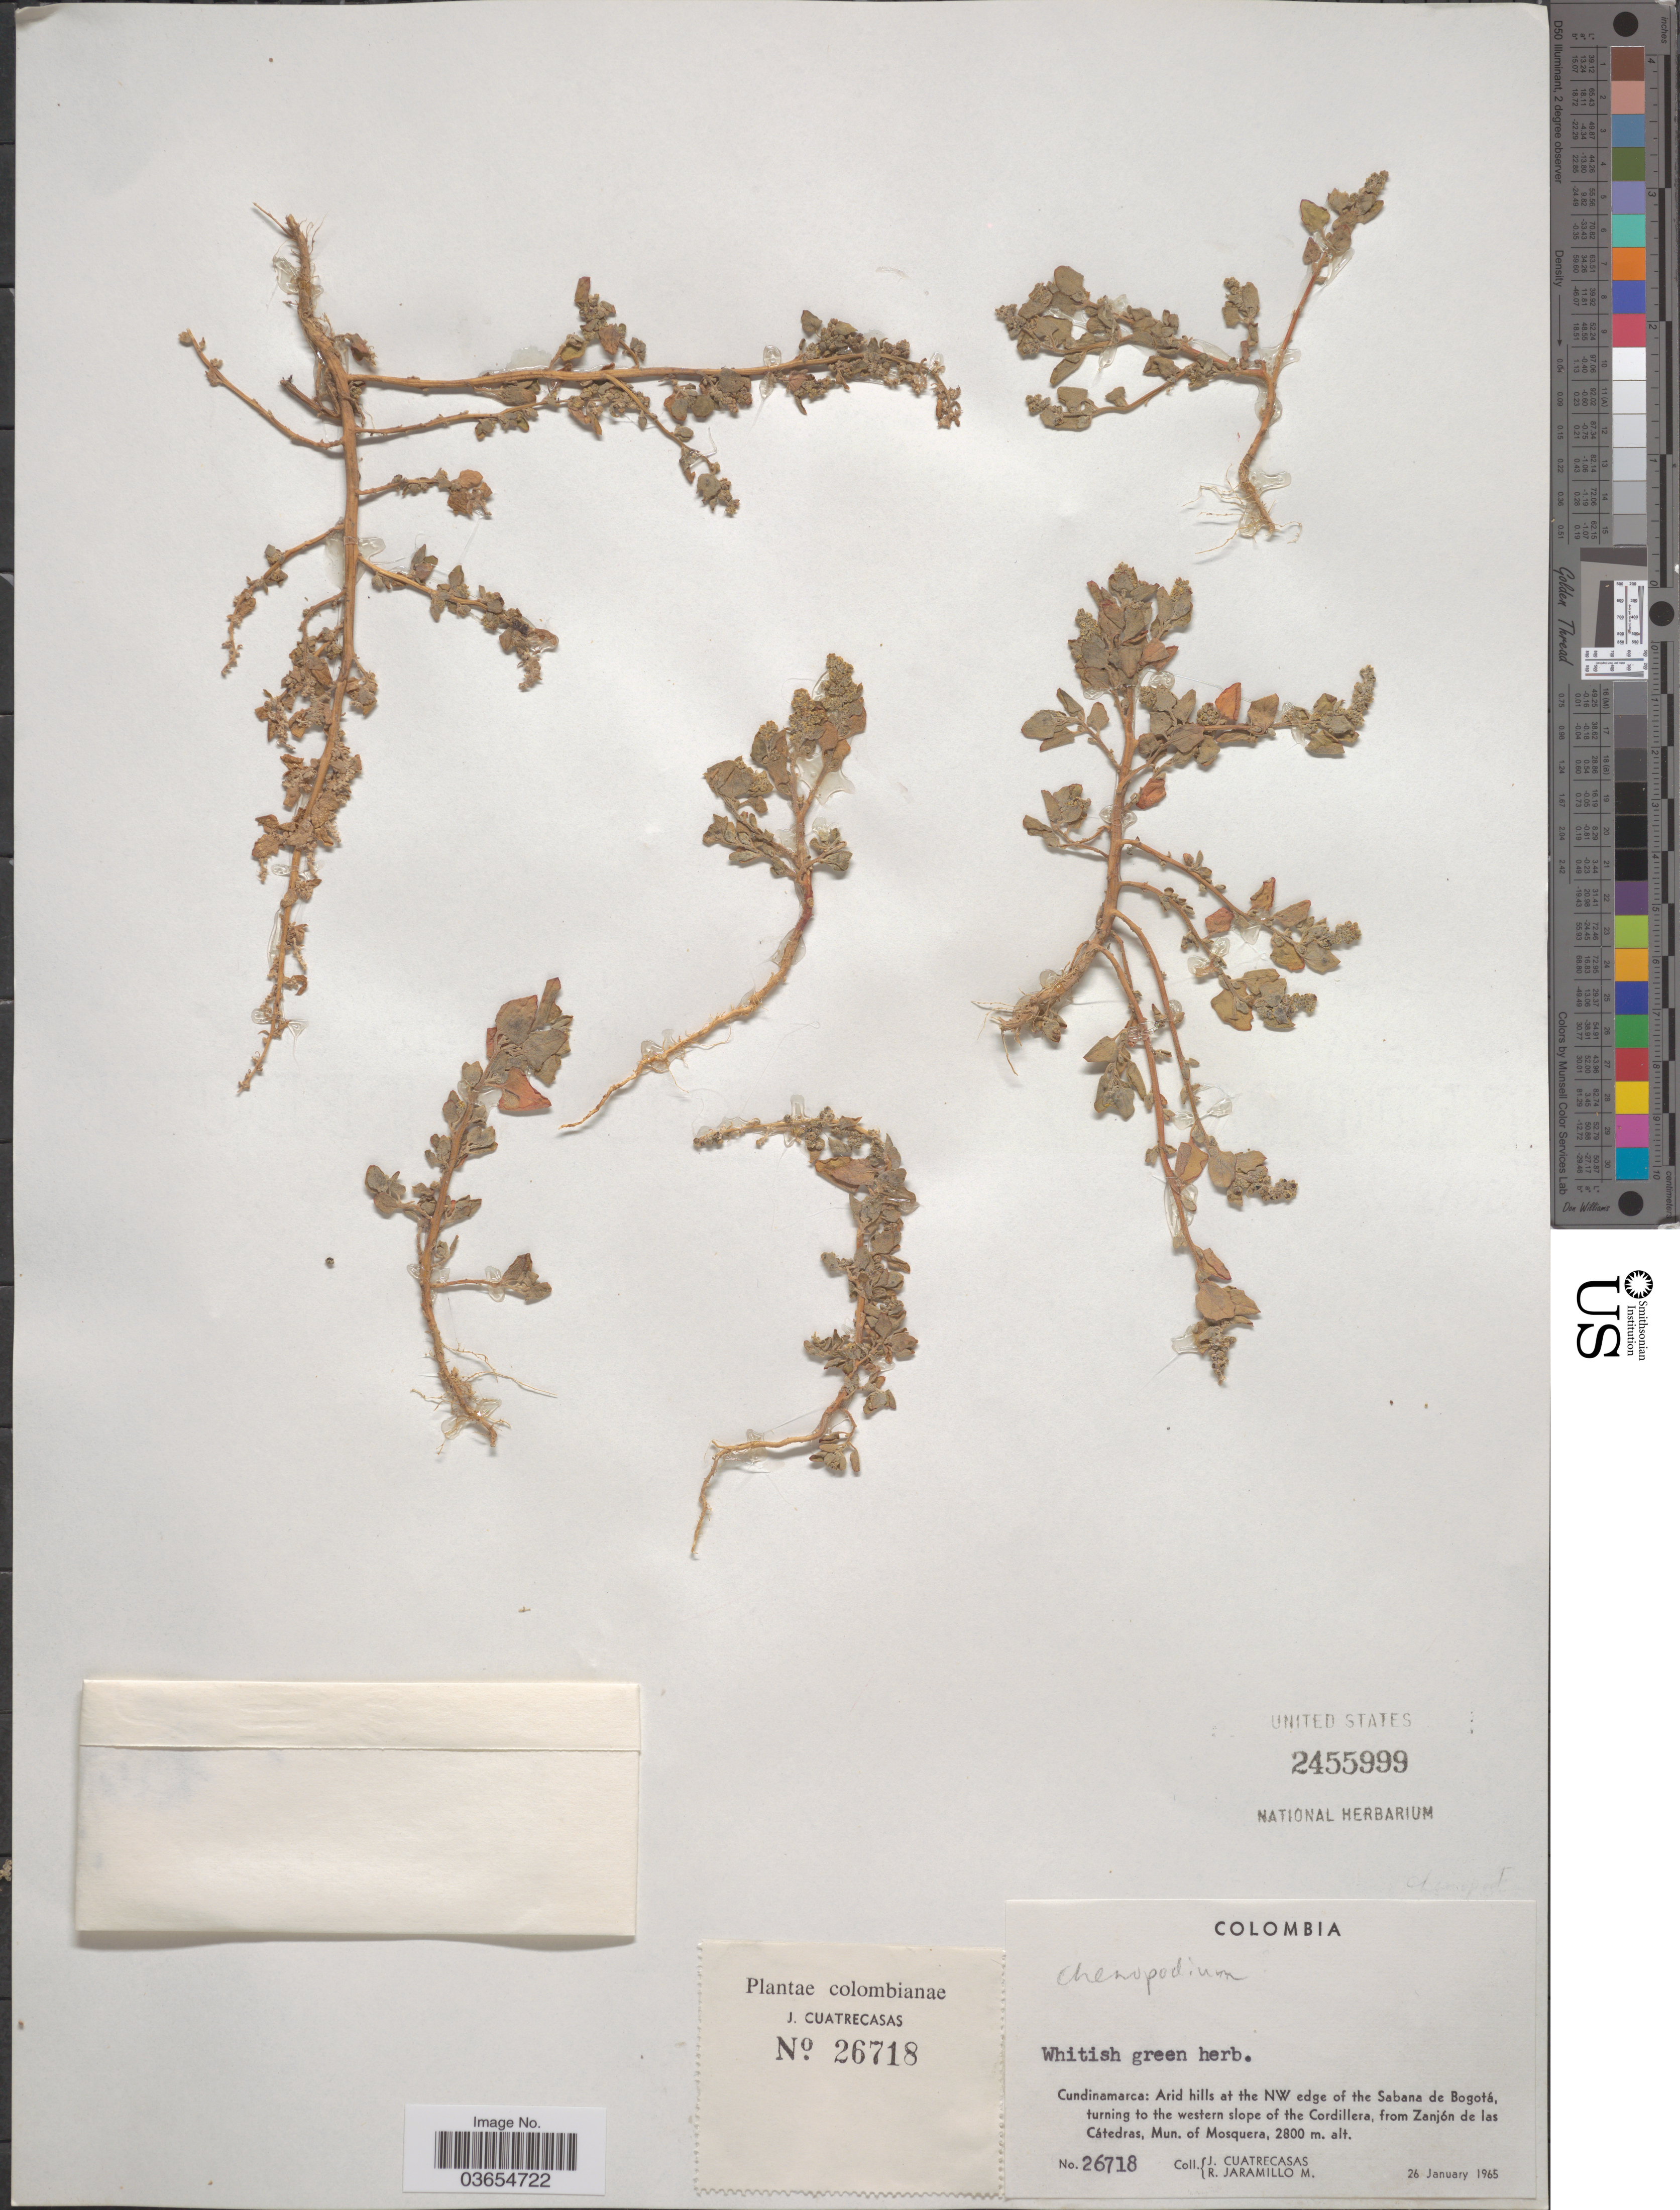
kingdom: Plantae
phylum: Tracheophyta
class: Magnoliopsida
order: Caryophyllales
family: Amaranthaceae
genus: Chenopodium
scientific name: Chenopodium sp.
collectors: J. Cuatrecasas & R. Jaramillo M.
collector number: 26718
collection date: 1965-01-26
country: Colombia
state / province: Cundinamarca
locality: Arid hills at the NW edge of the Sabana de Bogotá, turning to the western slope of the Cordillera, from Zanjón de las Cátedras, Mun. of Mosquera.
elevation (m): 2800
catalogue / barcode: US 2455999